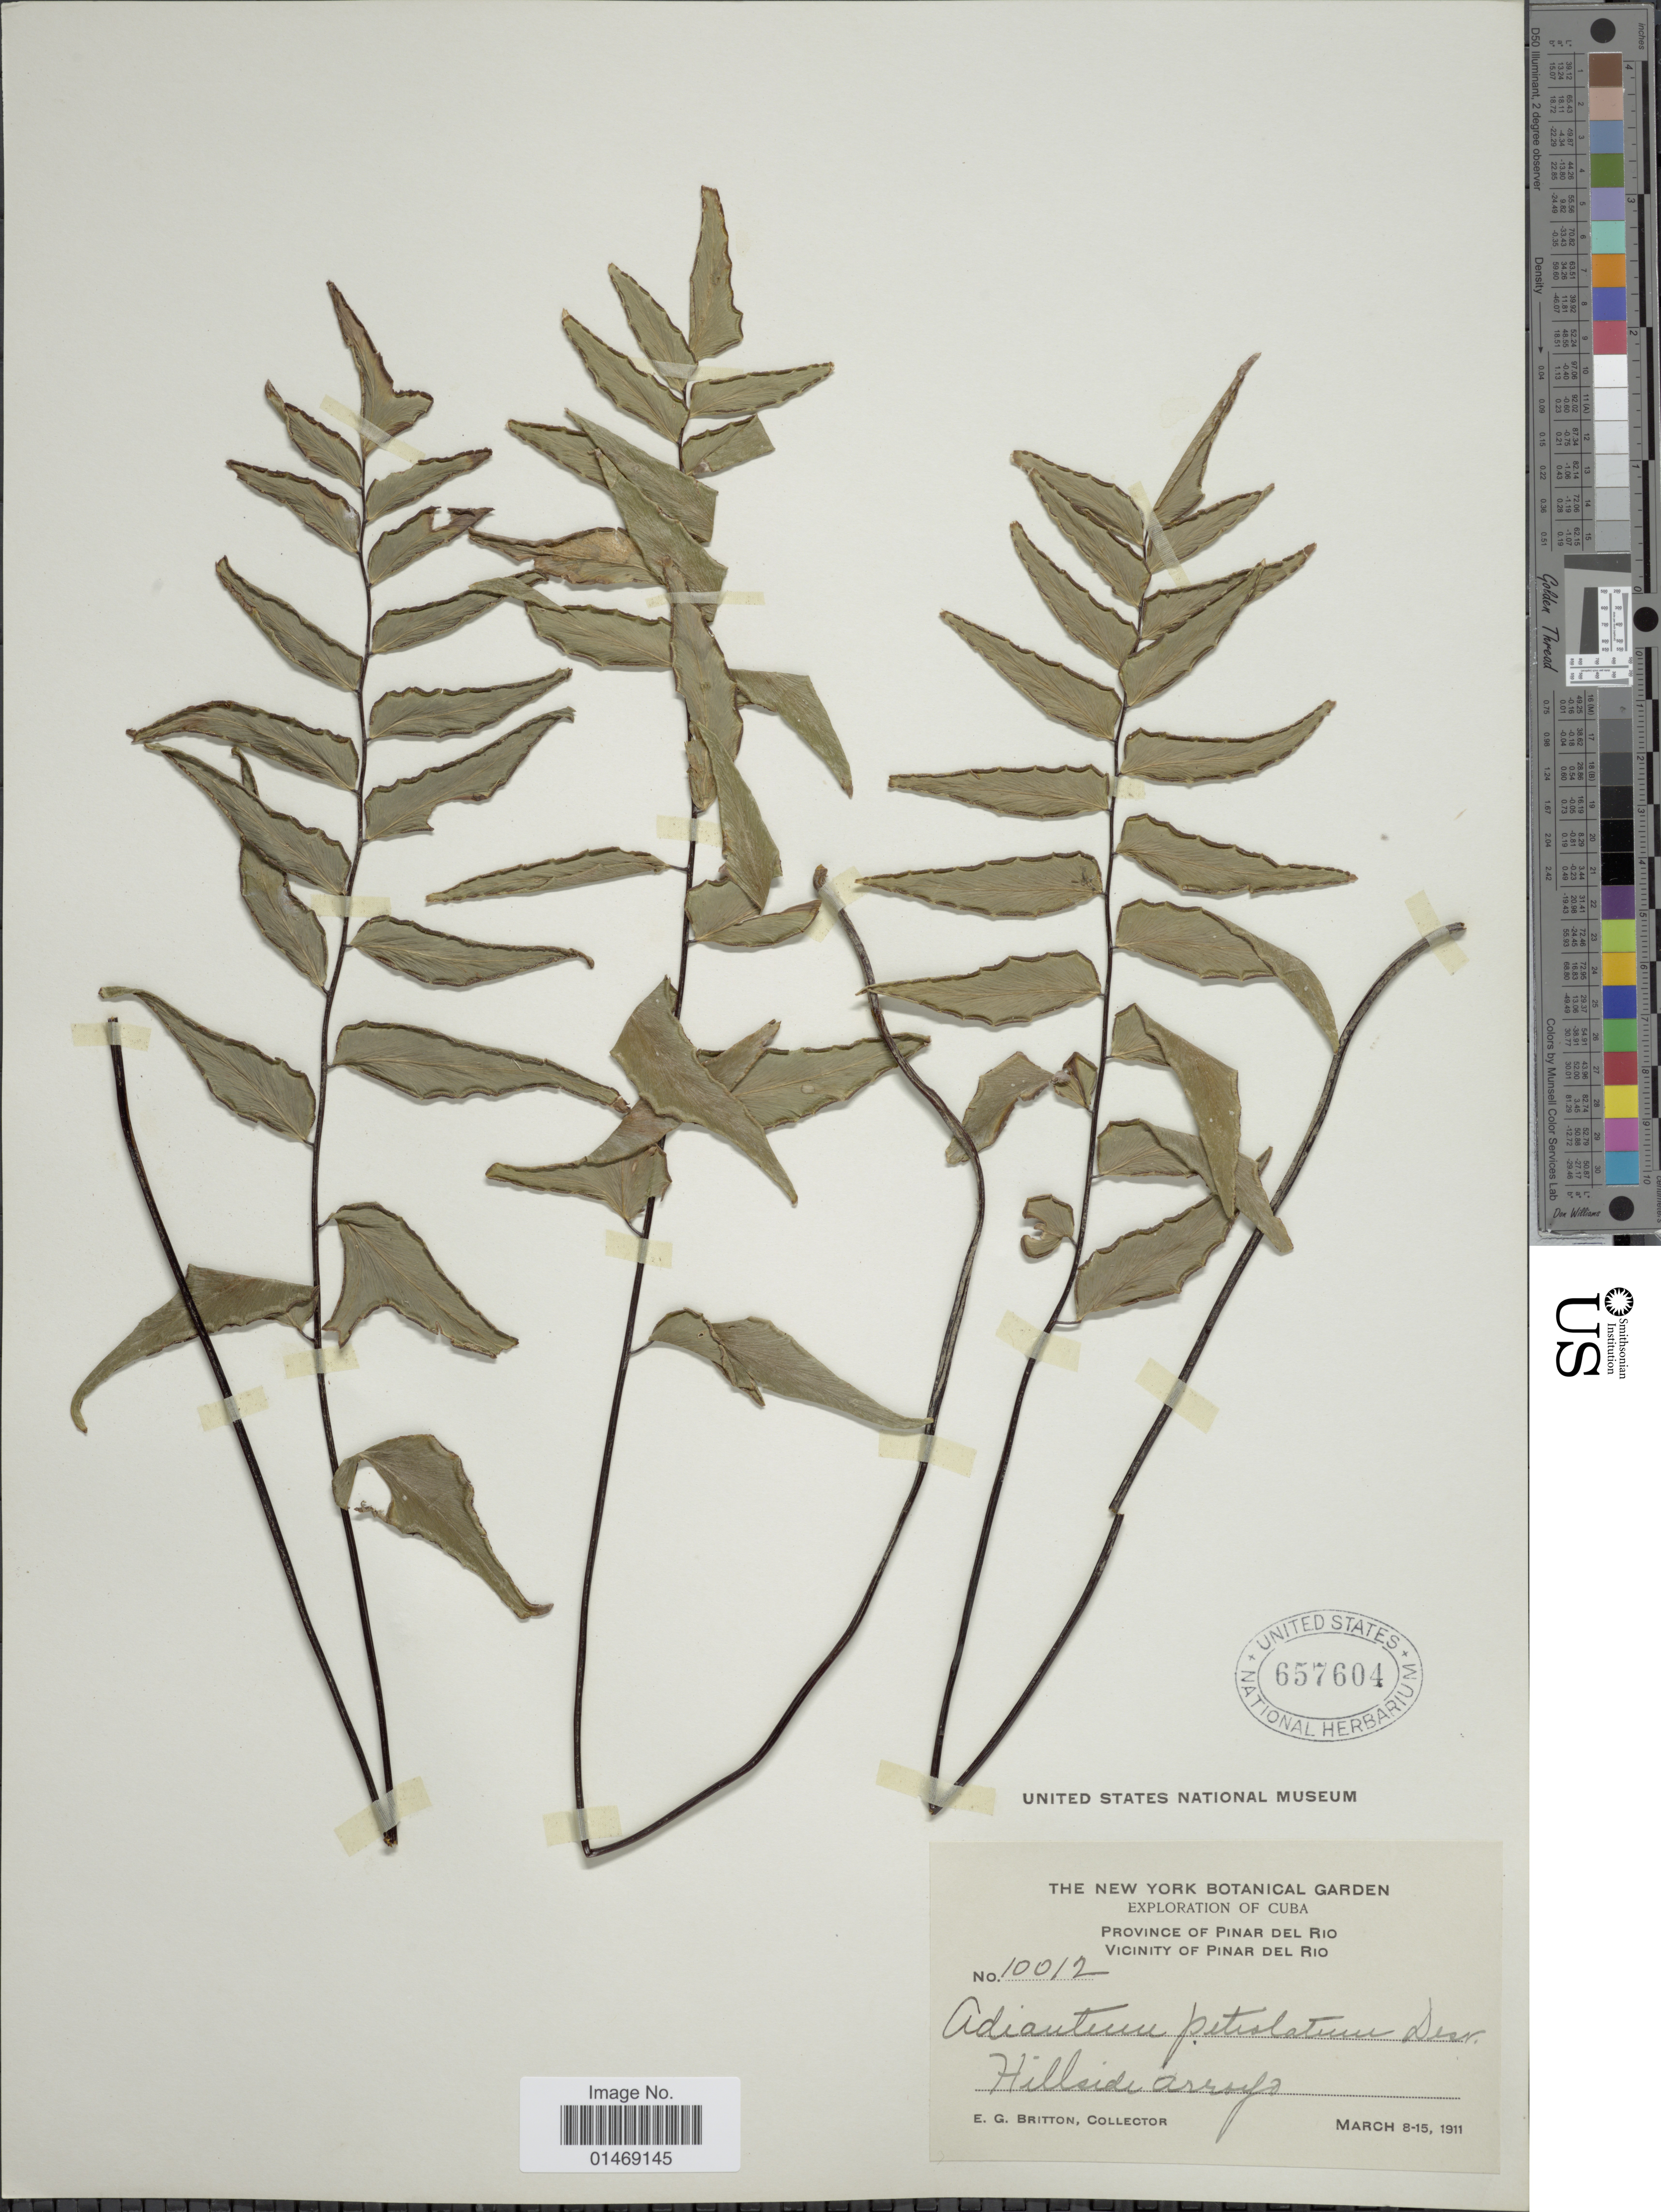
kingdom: Plantae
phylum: Tracheophyta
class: Polypodiopsida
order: Polypodiales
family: Pteridaceae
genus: Adiantum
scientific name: Adiantum petiolatum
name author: Desv.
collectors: E. G. Britton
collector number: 10012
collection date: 1911-03-08/1911-03-15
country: Cuba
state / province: Pinar del Río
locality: Vicinity of Pinar del Rio, Hillsude arroyo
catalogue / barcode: US 657604